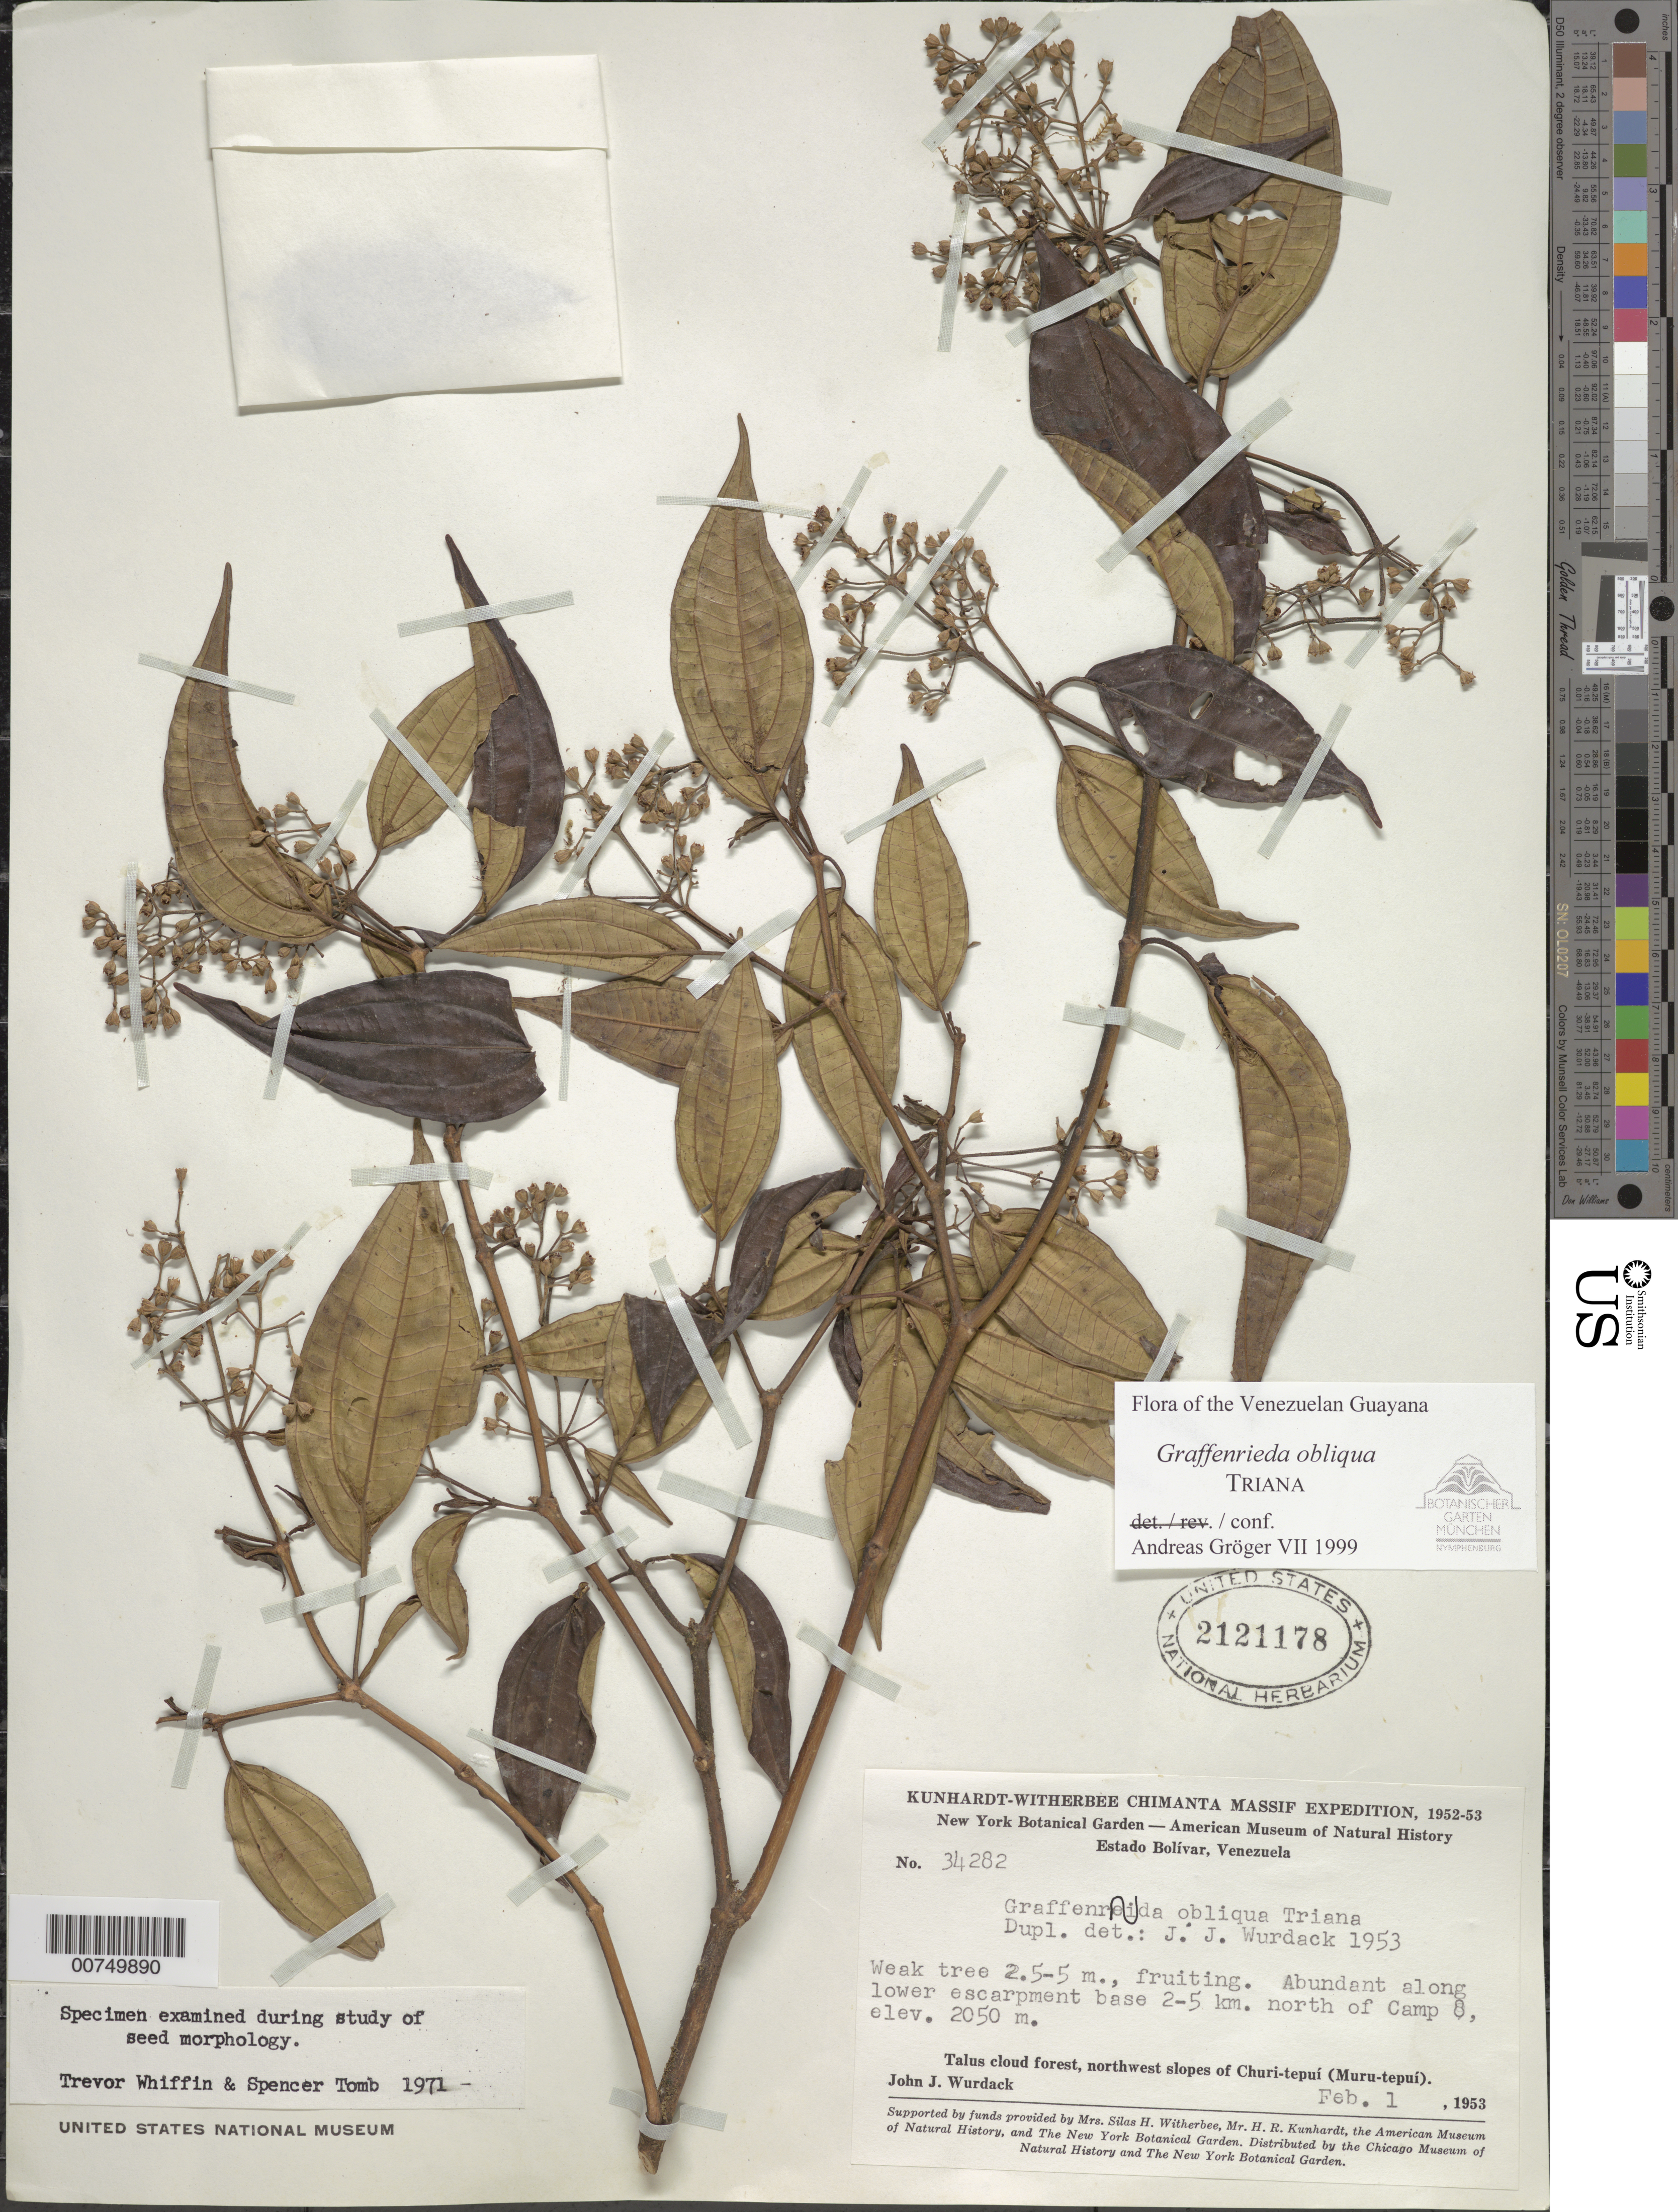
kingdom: Plantae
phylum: Tracheophyta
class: Magnoliopsida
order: Myrtales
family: Melastomataceae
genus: Graffenrieda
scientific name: Graffenrieda obliqua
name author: Triana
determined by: Gröger, A.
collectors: J. J. Wurdack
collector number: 34282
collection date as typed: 1-Feb-53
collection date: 1953-02-01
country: Venezuela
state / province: Bolívar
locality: Churi-tepuí (Muru-tepuí), 2-5 km N of Camp 8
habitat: Lower escarpment base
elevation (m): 2050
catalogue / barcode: US 2121178